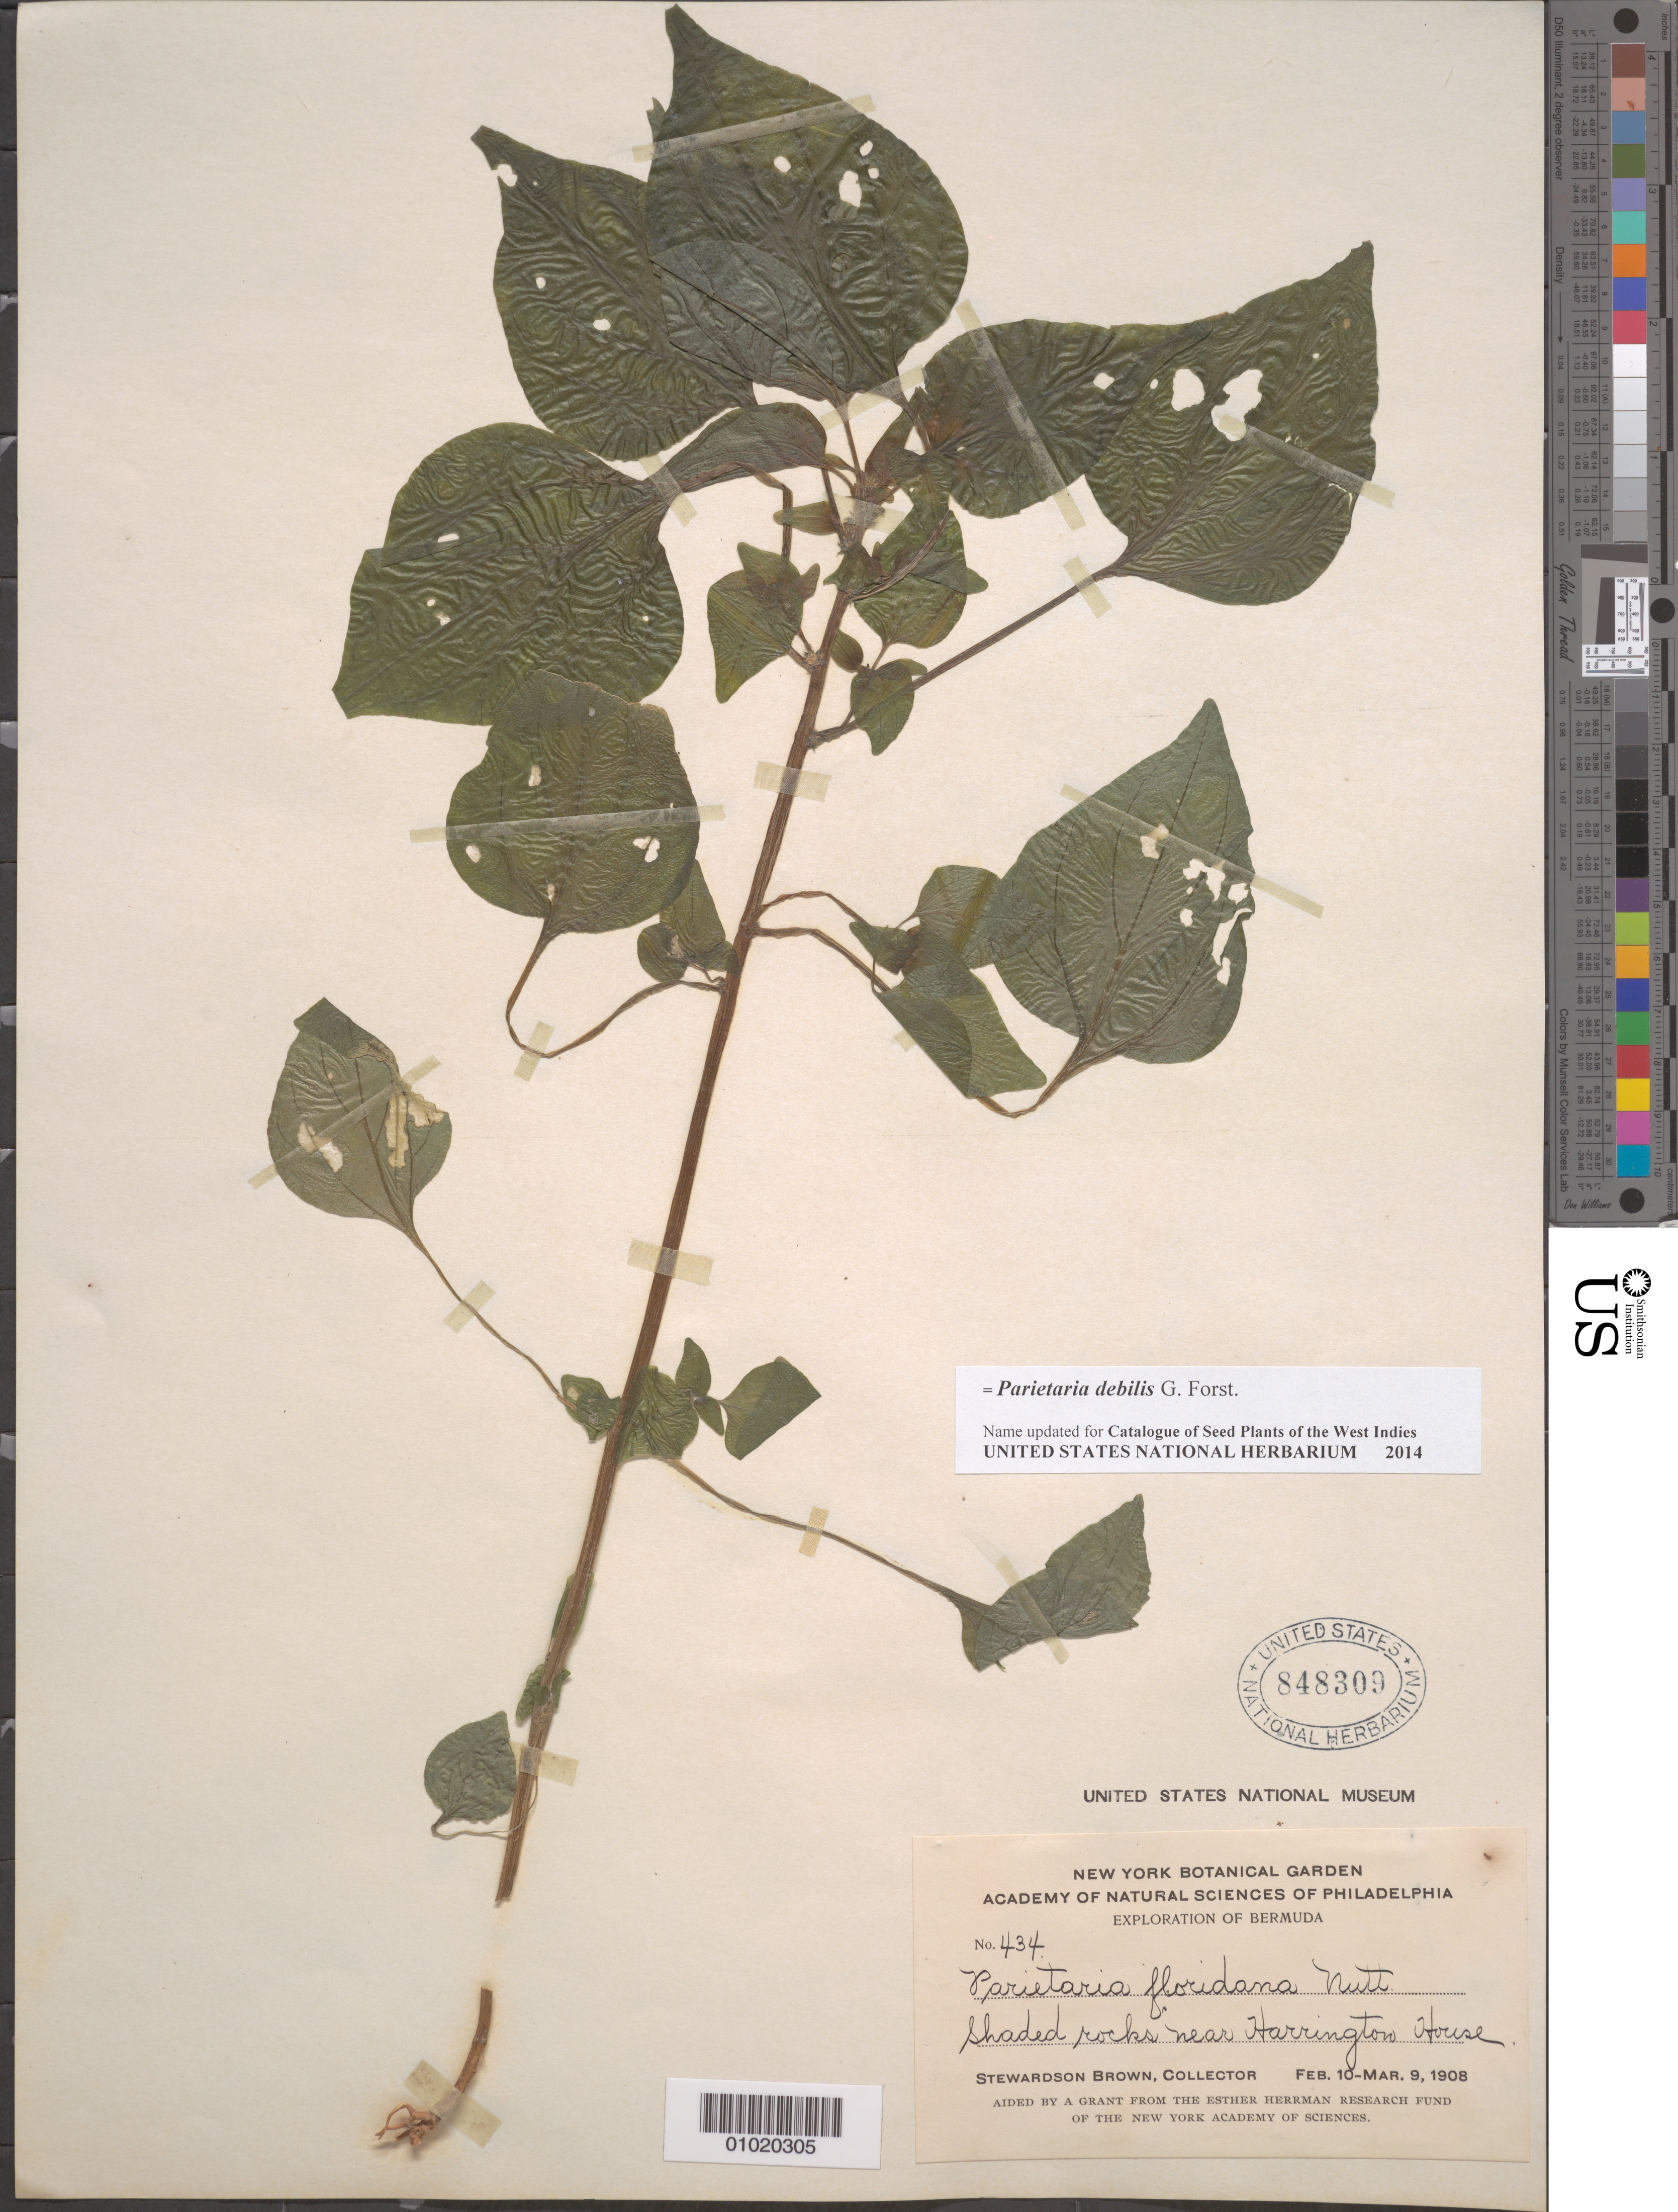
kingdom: Plantae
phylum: Tracheophyta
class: Magnoliopsida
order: Rosales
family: Urticaceae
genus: Parietaria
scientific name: Parietaria debilis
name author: G. Forst.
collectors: S. Brown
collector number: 434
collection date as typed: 10 Feb 1908 to 09 Mar 1908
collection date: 1908-02-10/1908-03-09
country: Bermuda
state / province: Hamilton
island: Bermuda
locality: Shaded rocks near Harrington House.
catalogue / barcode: US 848309